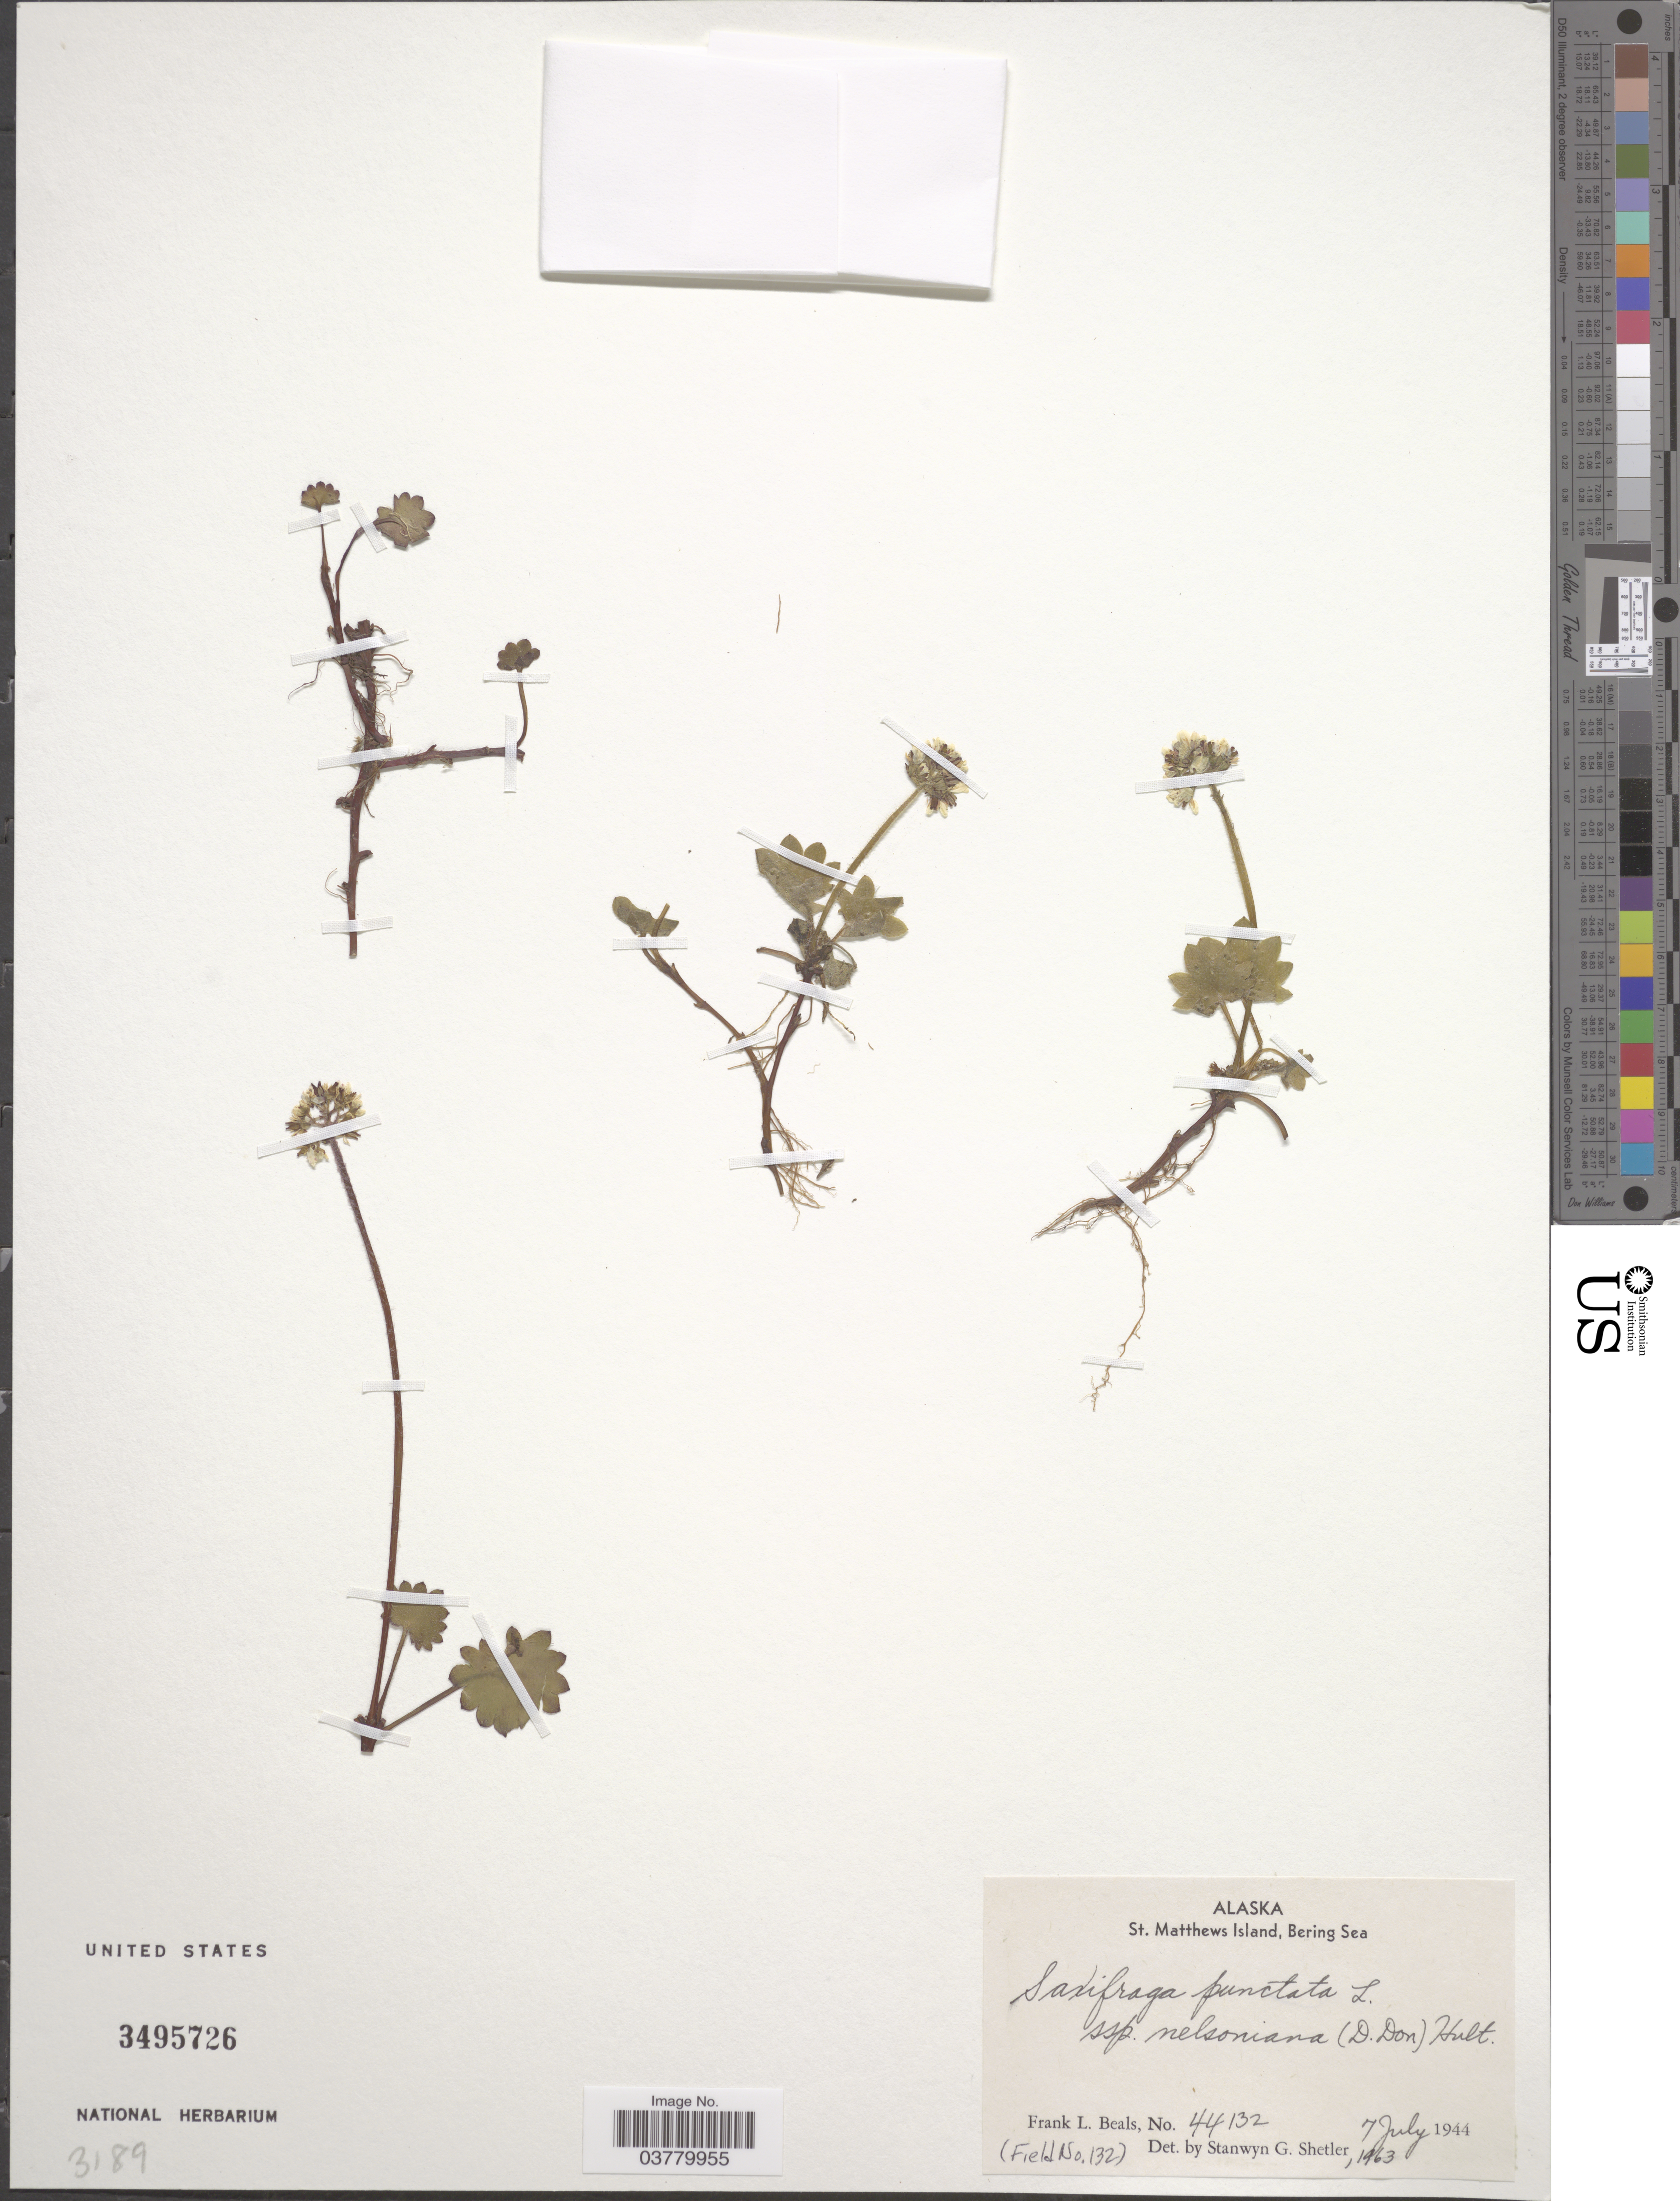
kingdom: Plantae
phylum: Tracheophyta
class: Magnoliopsida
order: Saxifragales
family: Saxifragaceae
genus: Micranthes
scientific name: Micranthes nelsoniana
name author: (D. Don) Small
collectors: F. Beals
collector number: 44132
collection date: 1944-07-07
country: United States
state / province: Alaska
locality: St. Matthews Island, Bering Sea.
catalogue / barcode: US 3495726